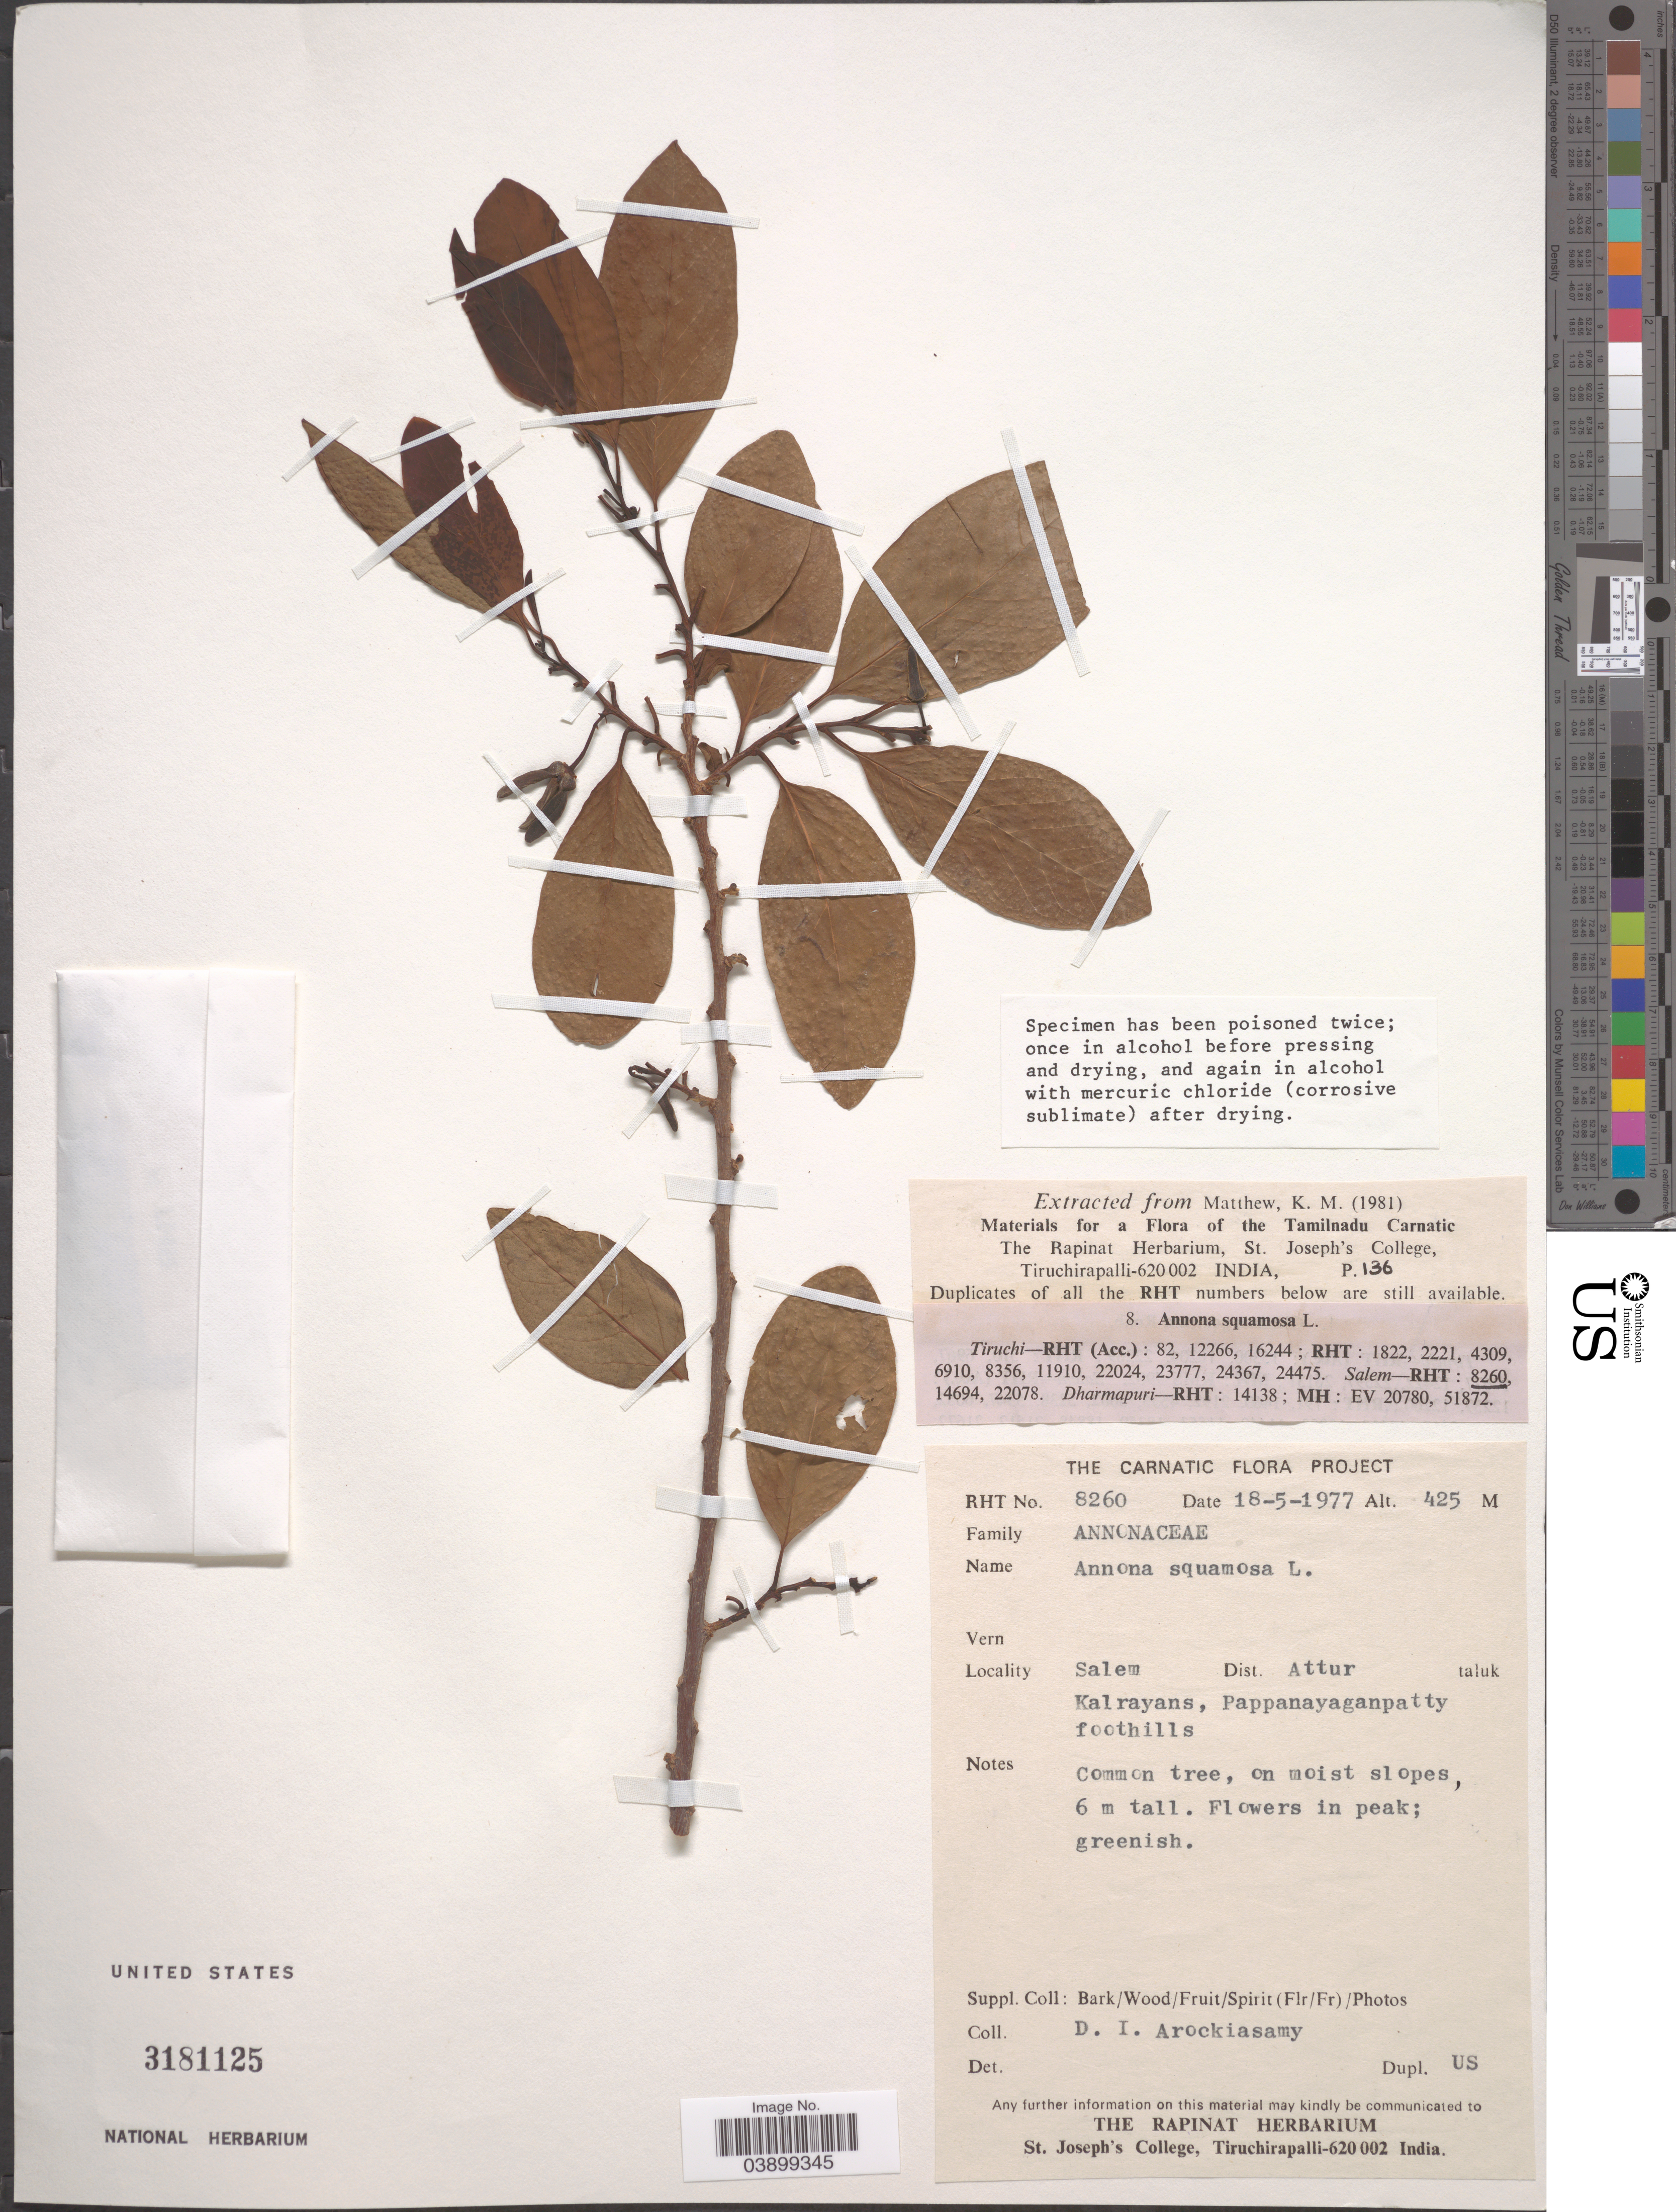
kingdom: Plantae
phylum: Tracheophyta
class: Magnoliopsida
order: Magnoliales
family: Annonaceae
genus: Annona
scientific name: Annona squamosa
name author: L.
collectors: D. Arockiasamy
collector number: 8260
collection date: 1977-05-18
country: India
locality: Salem. dist. Attur taluk. Kalrayans, Pappanayaganpatty foothills.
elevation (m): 425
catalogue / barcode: US 3181125